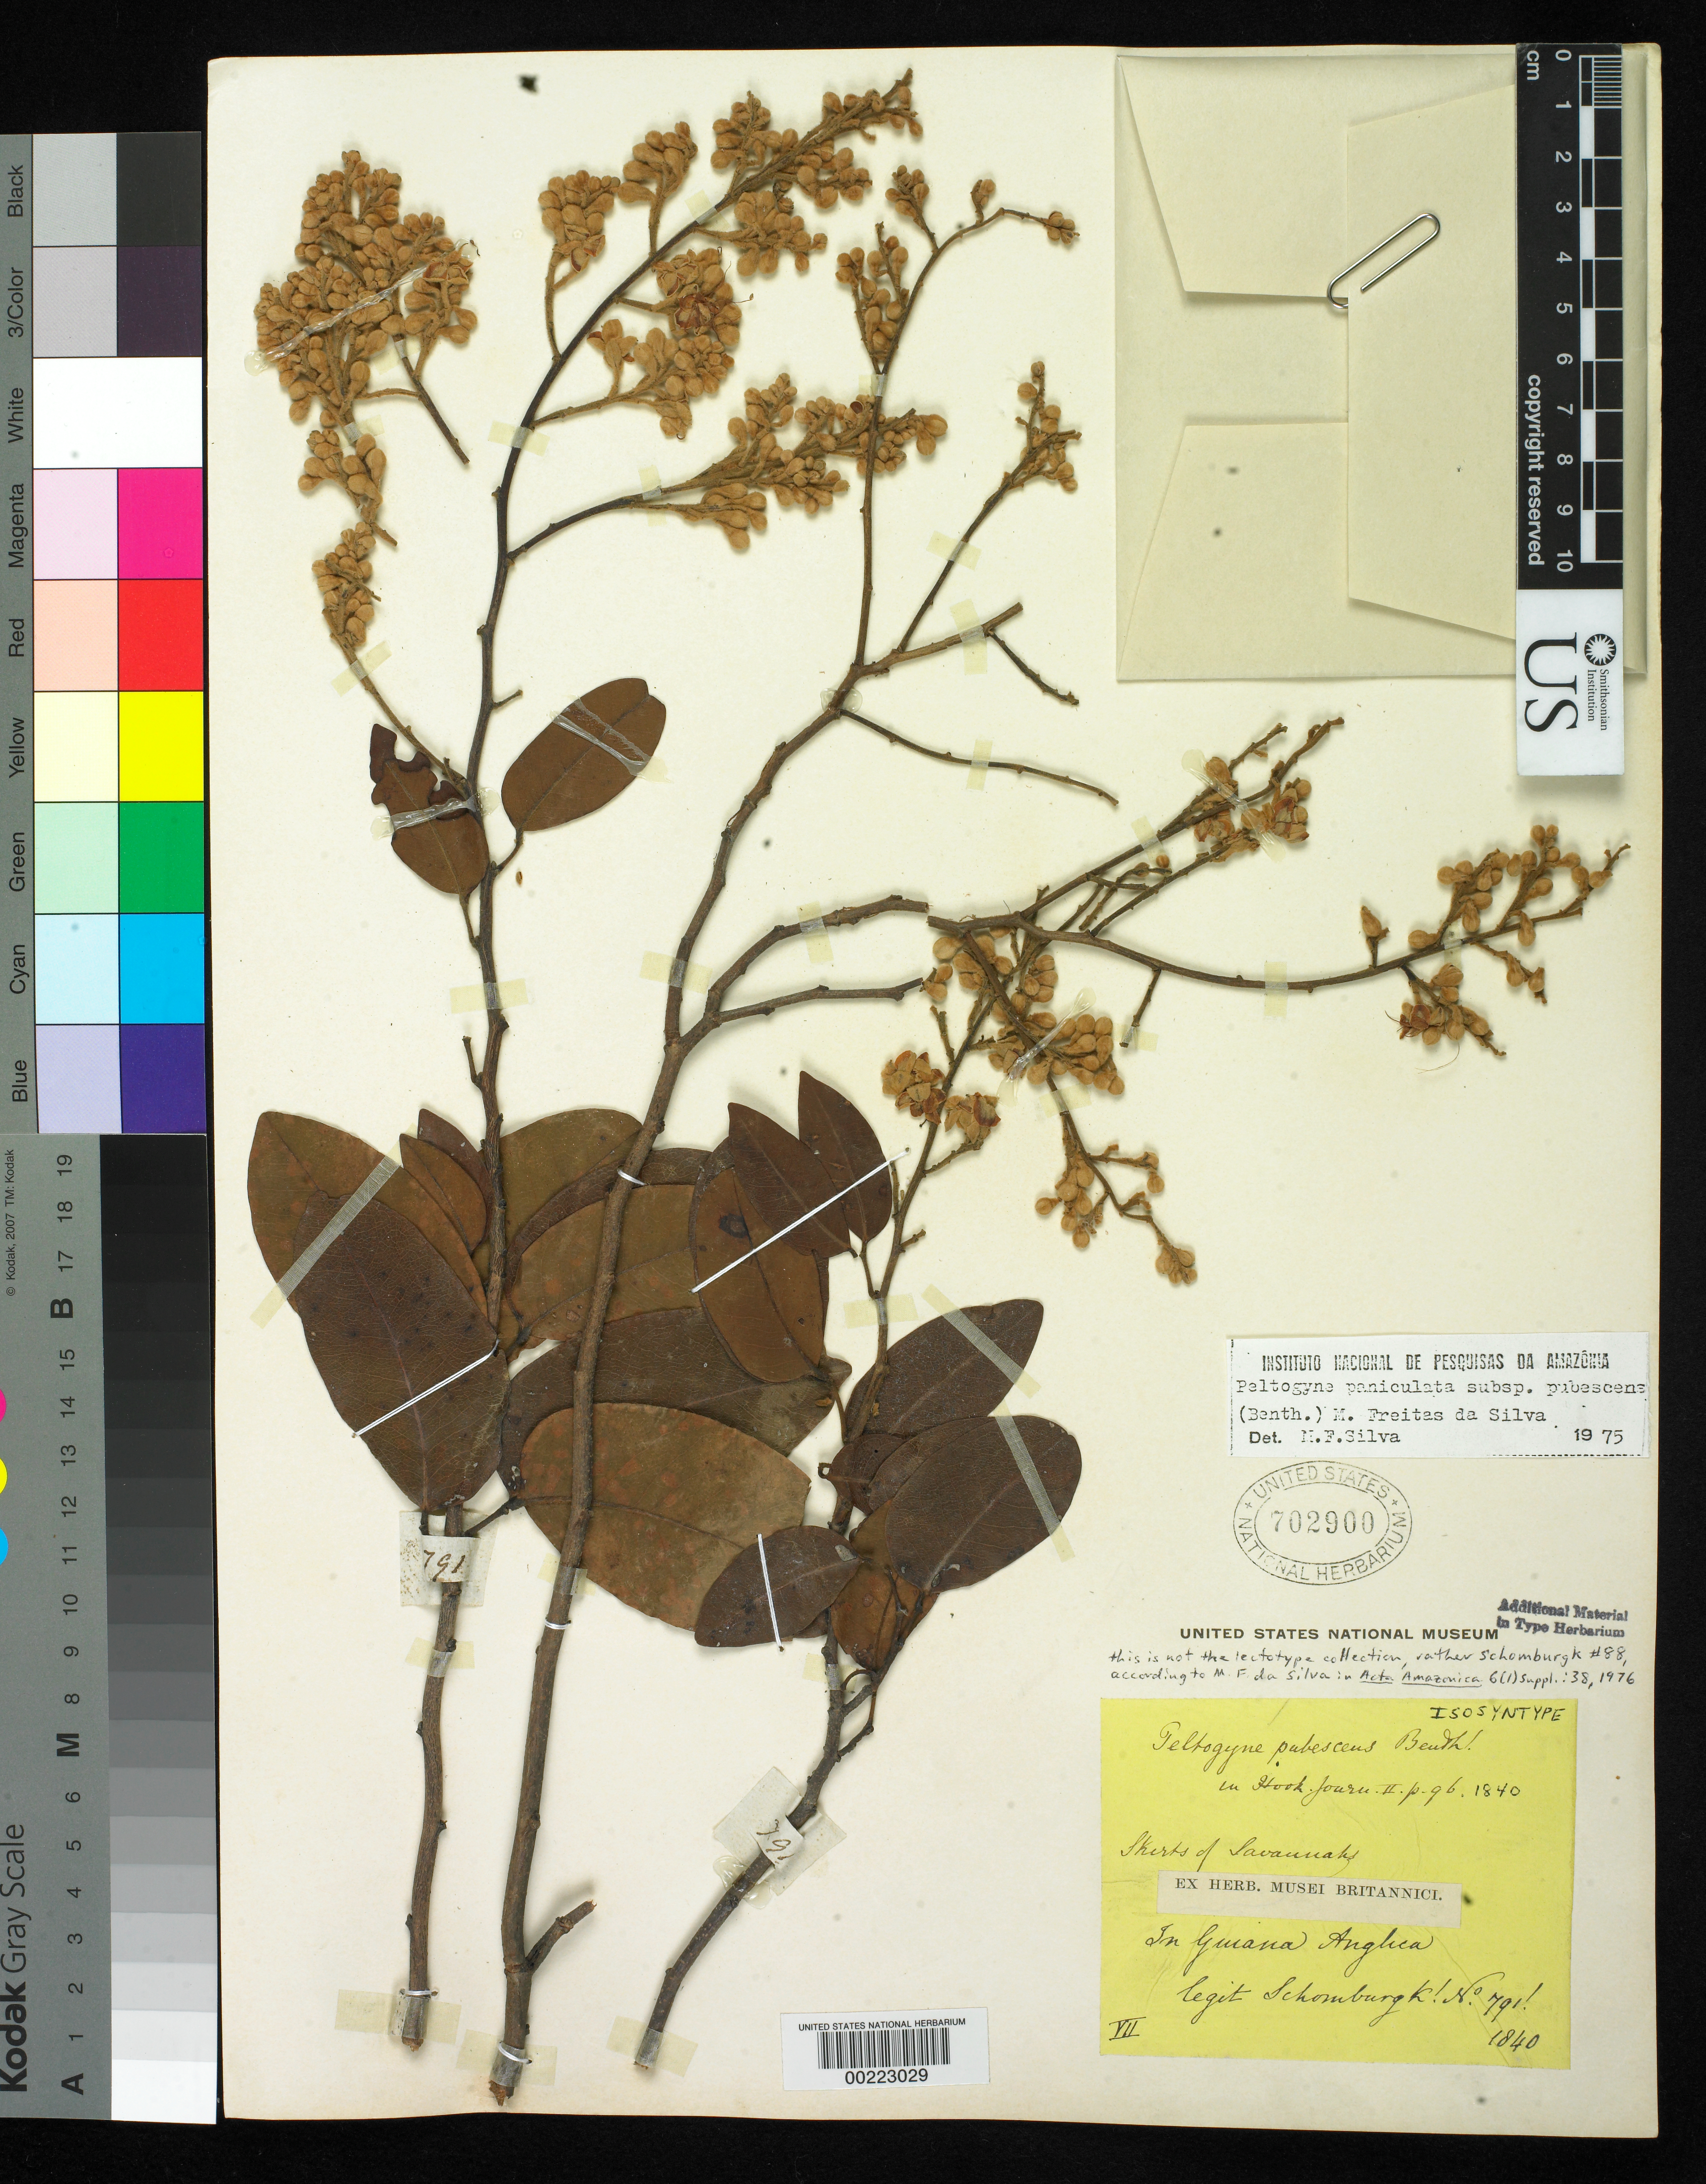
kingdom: Plantae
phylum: Tracheophyta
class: Magnoliopsida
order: Fabales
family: Fabaceae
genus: Peltogyne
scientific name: Peltogyne pubescens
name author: Benth.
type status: Isosyntype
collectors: R. H. Schomburgk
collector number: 791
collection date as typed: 1840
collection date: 1840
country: Guyana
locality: Guiana Anglica.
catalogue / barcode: US 702900